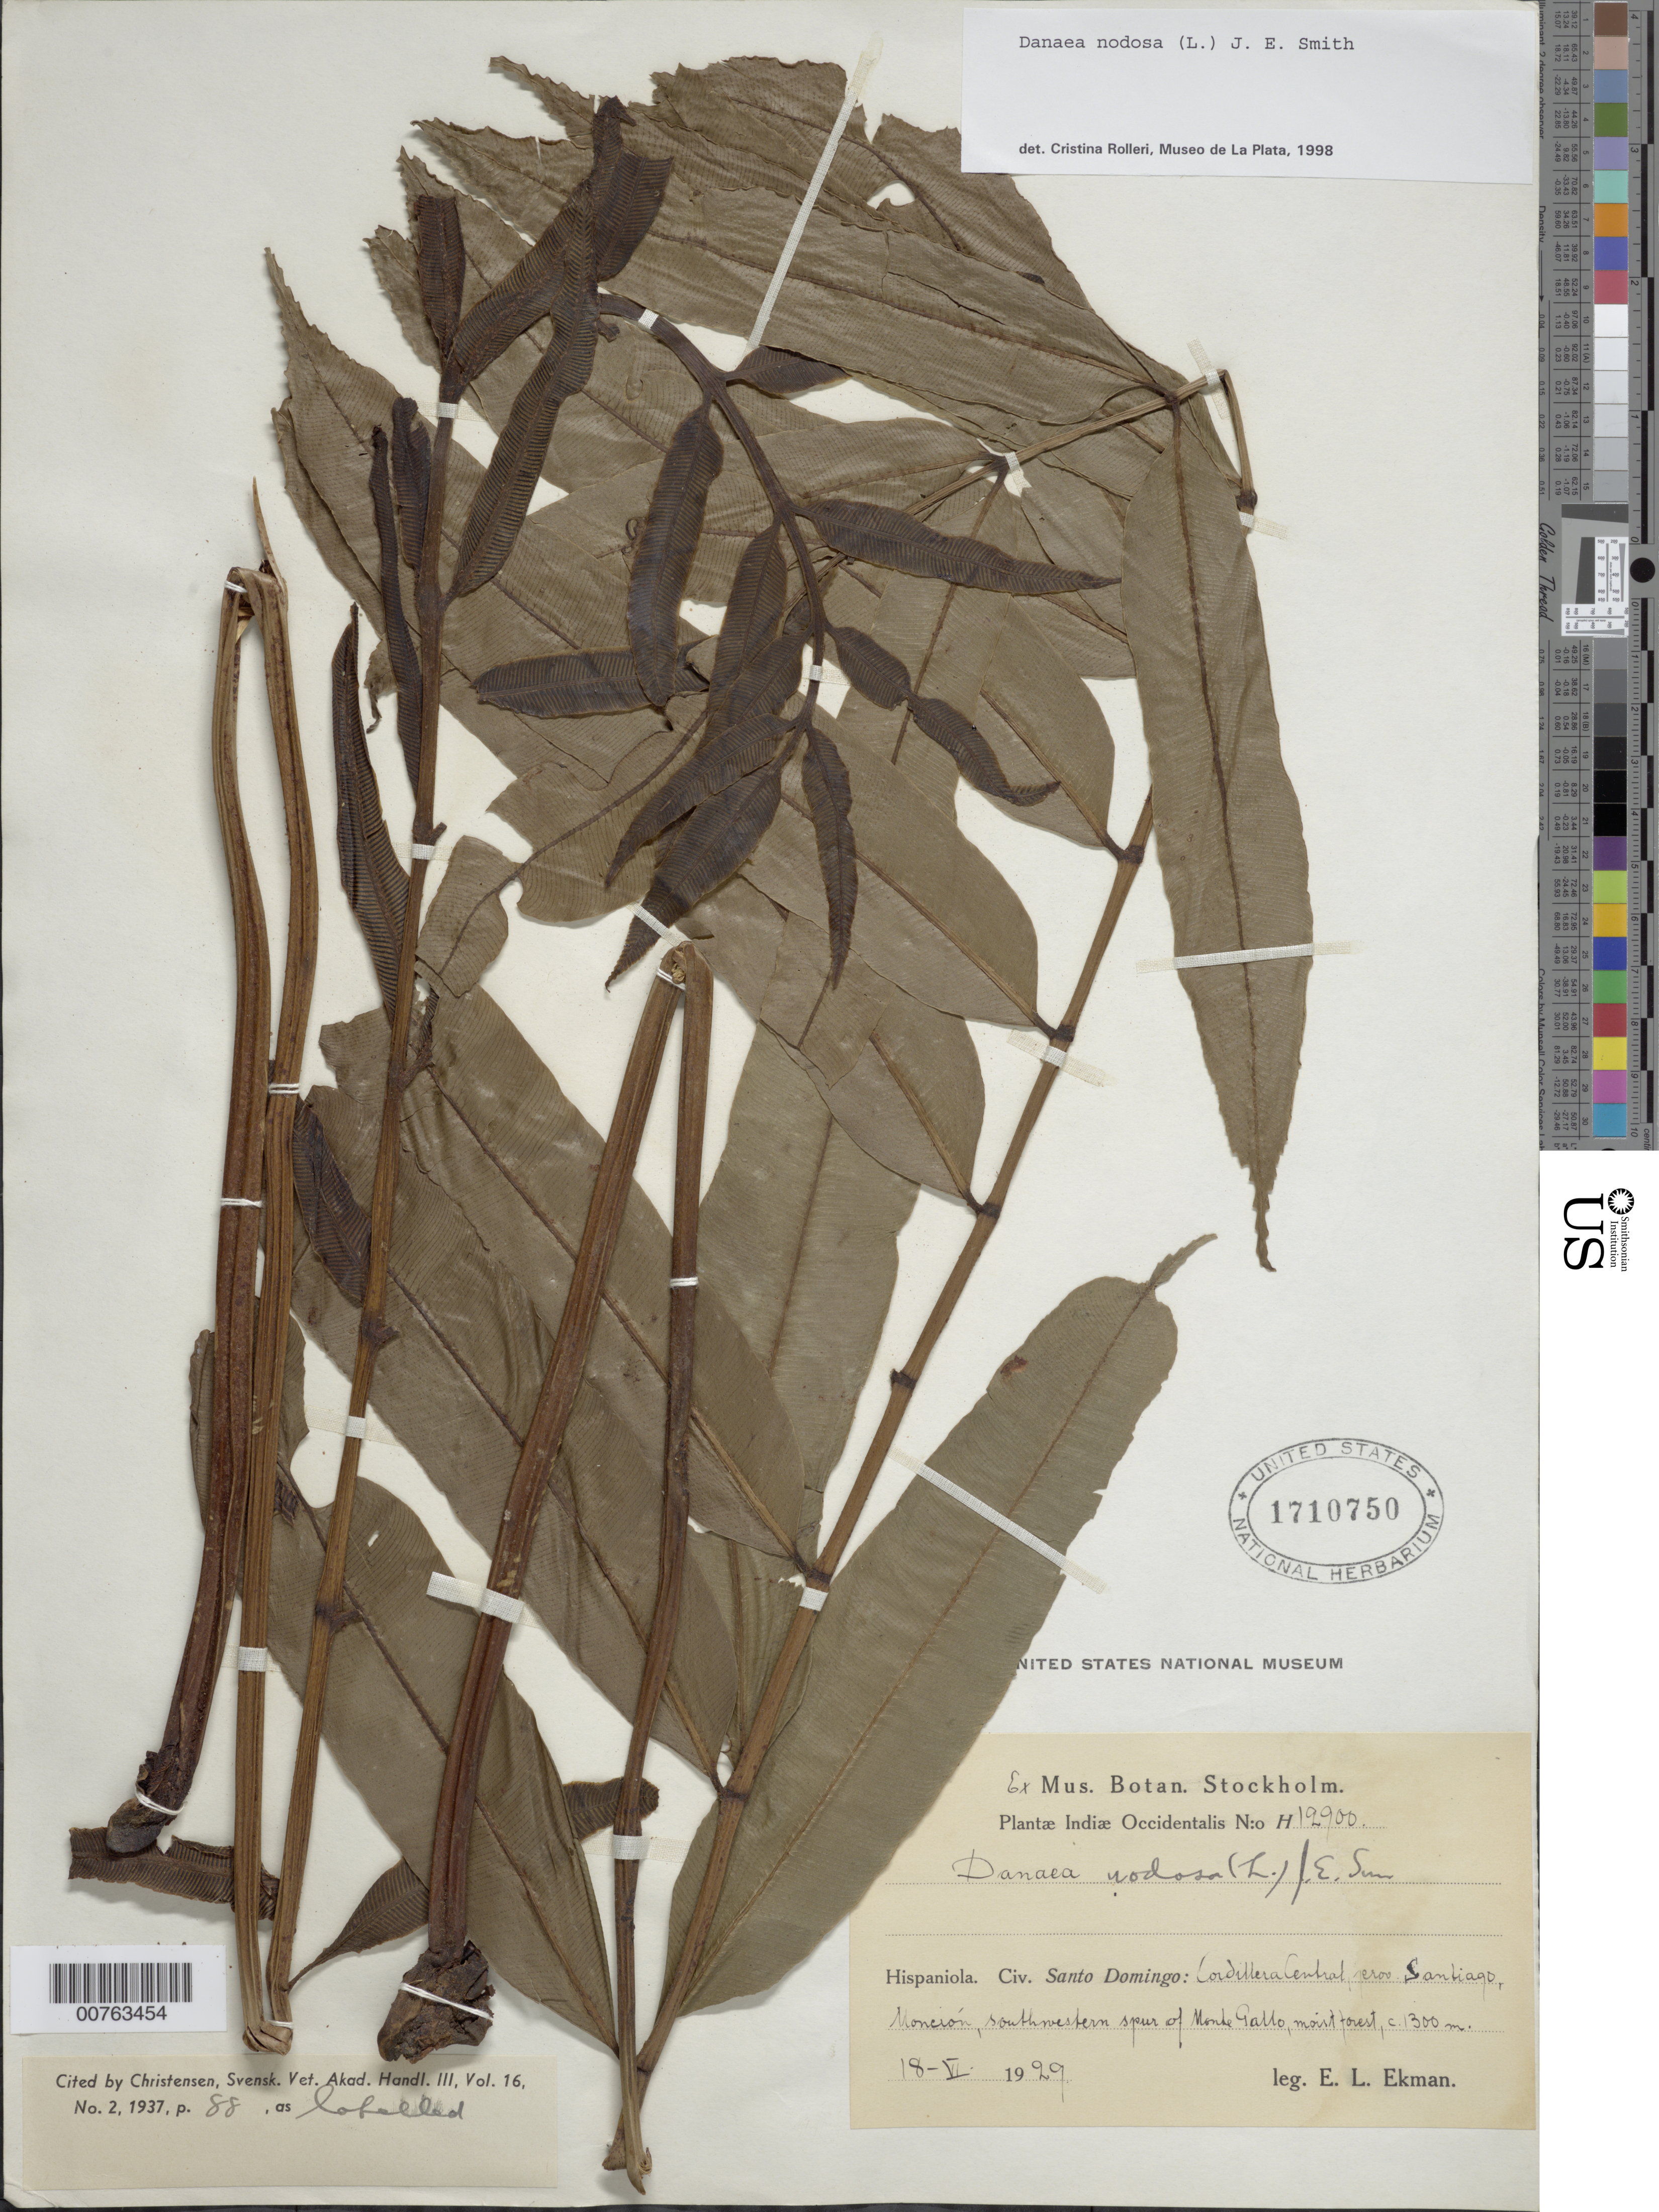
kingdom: Plantae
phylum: Tracheophyta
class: Polypodiopsida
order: Marattiales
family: Marattiaceae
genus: Danaea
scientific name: Danaea nodosa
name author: (L.) Sm.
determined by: Rolleri, Cristina H.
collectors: E. L. Ekman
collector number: H 12900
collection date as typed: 18 Jun 1929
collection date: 1929-06-18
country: Dominican Republic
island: Hispaniola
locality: Cordillera Central, Provincia Santiago, Monción, SW spur of Monte Galle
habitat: Moist forest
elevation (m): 1300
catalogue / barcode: US 1710750